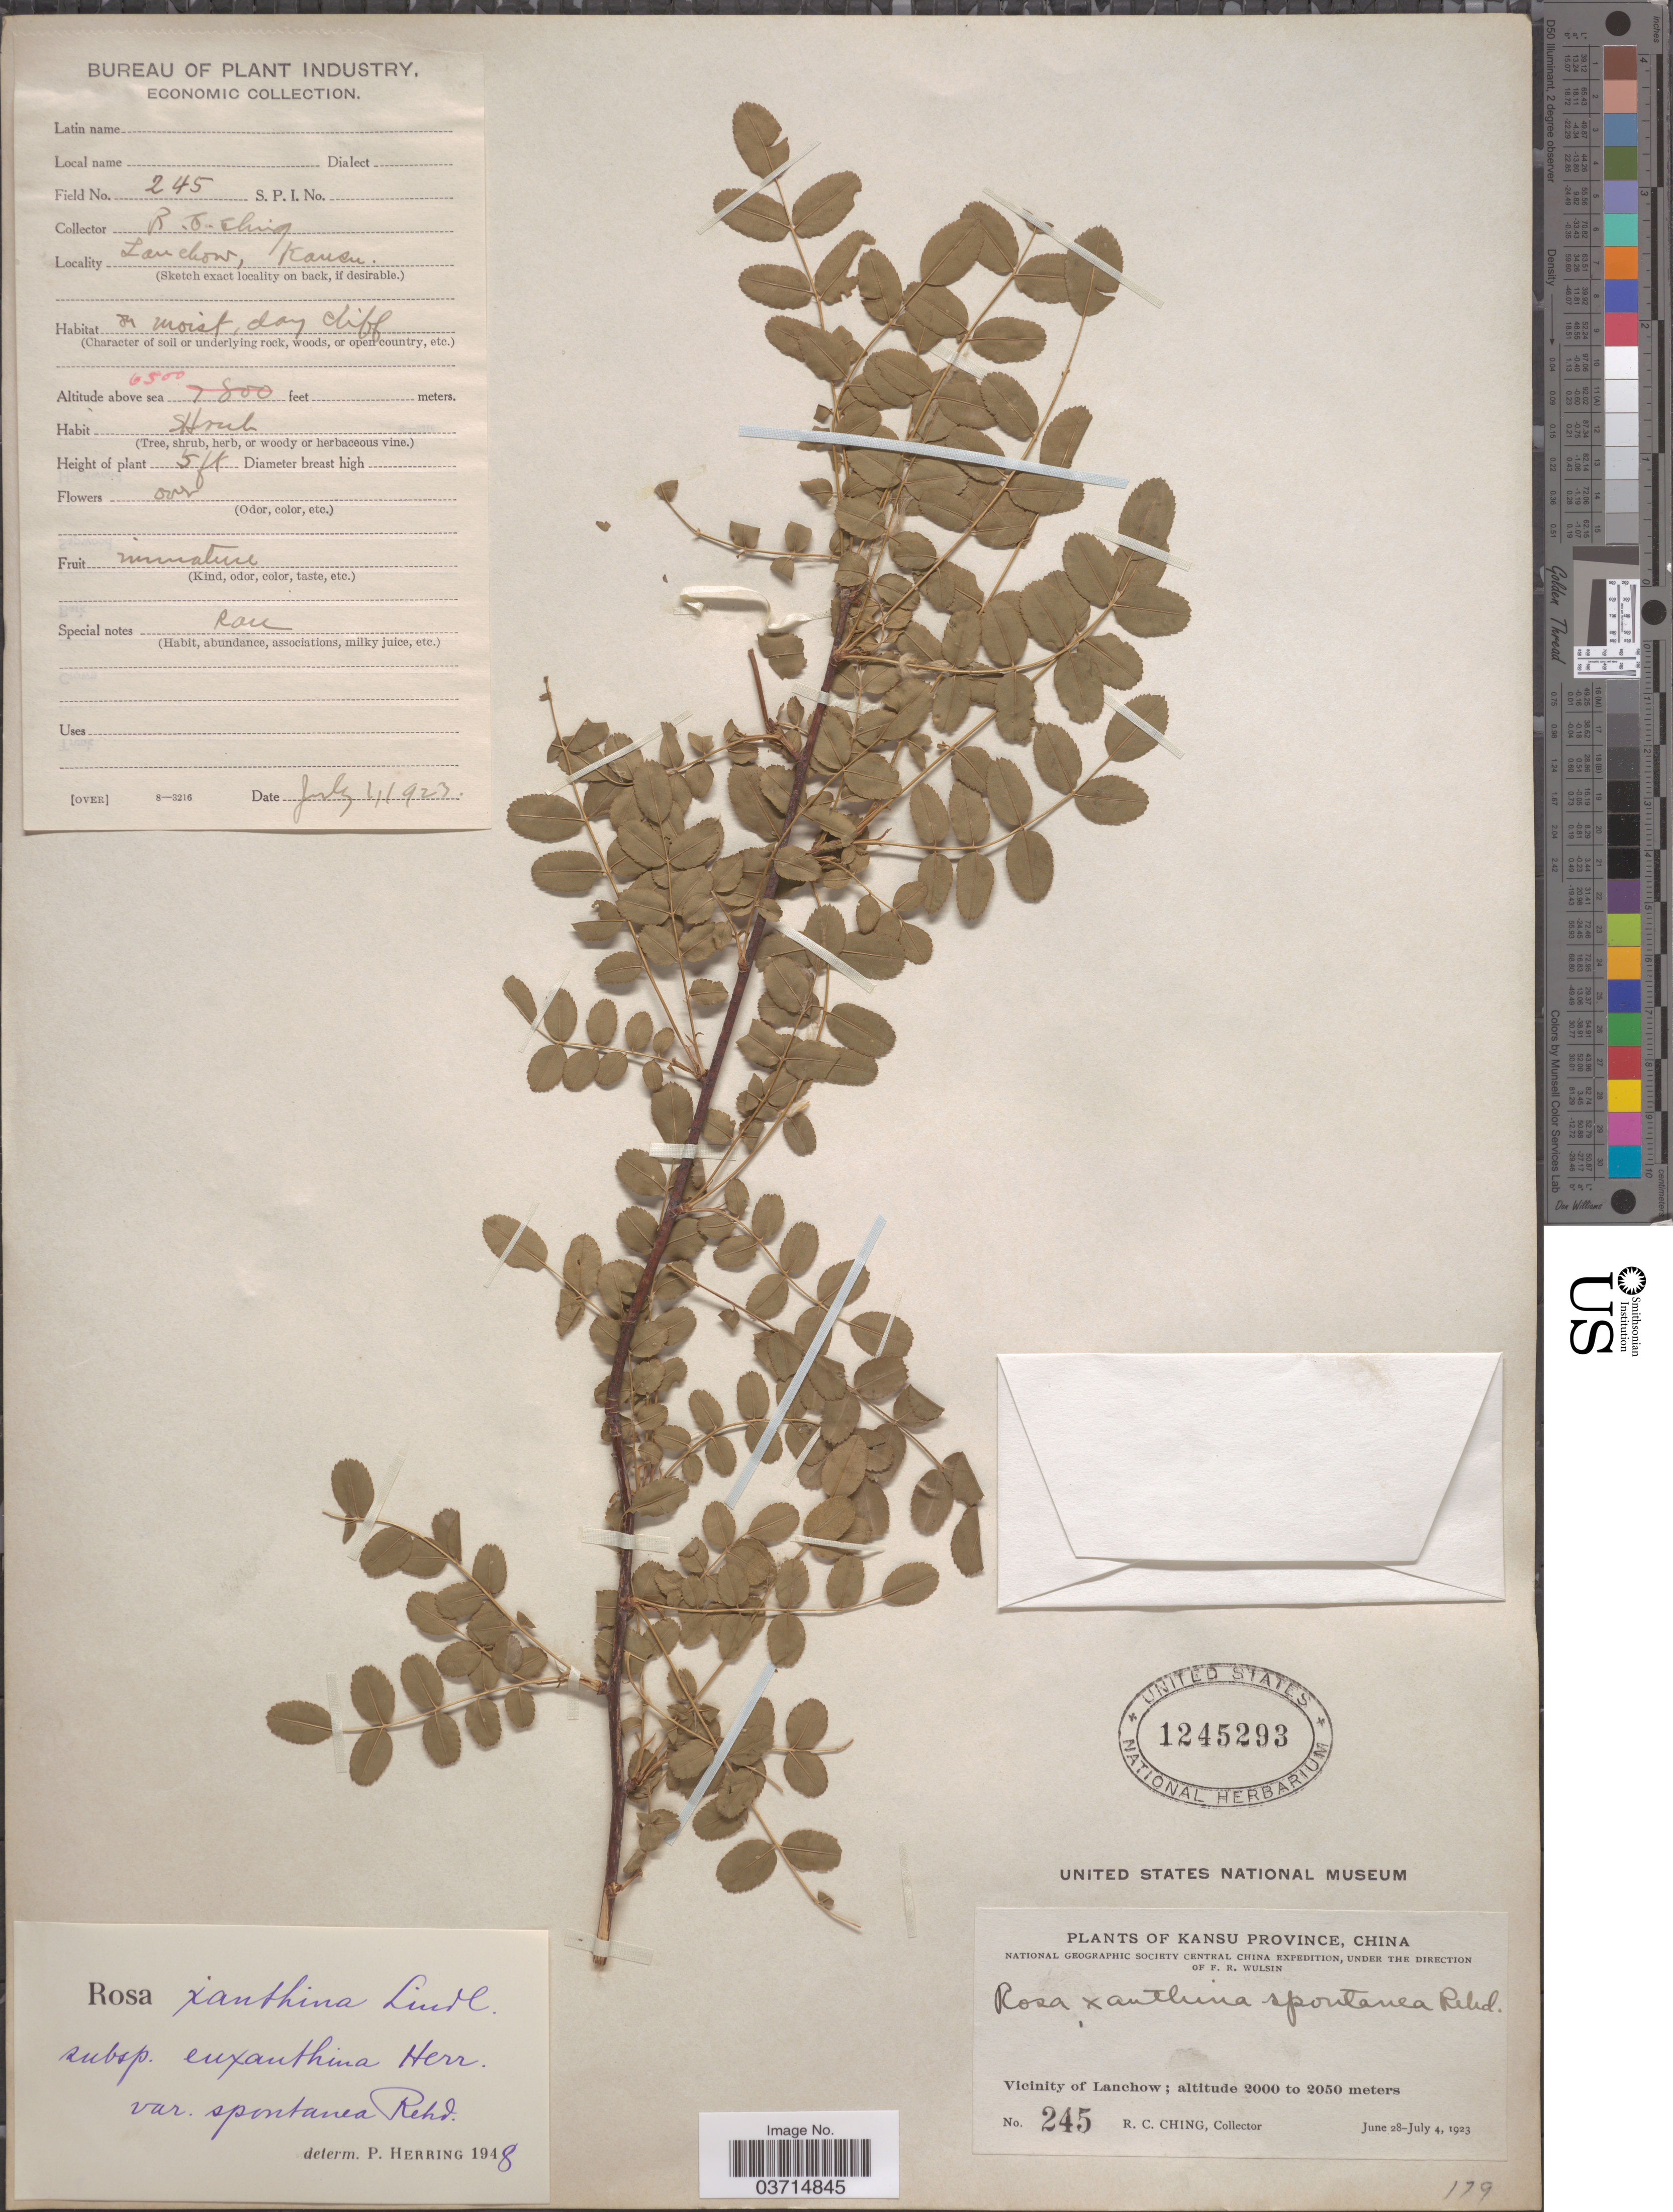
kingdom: Plantae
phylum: Tracheophyta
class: Magnoliopsida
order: Rosales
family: Rosaceae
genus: Rosa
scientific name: Rosa xanthina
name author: Lindl.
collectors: R. C. Ching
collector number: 245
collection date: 1923-07-01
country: China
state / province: Gansu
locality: Kansu Province. Vicinity of Lanchow.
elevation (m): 1981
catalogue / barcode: US 1245293